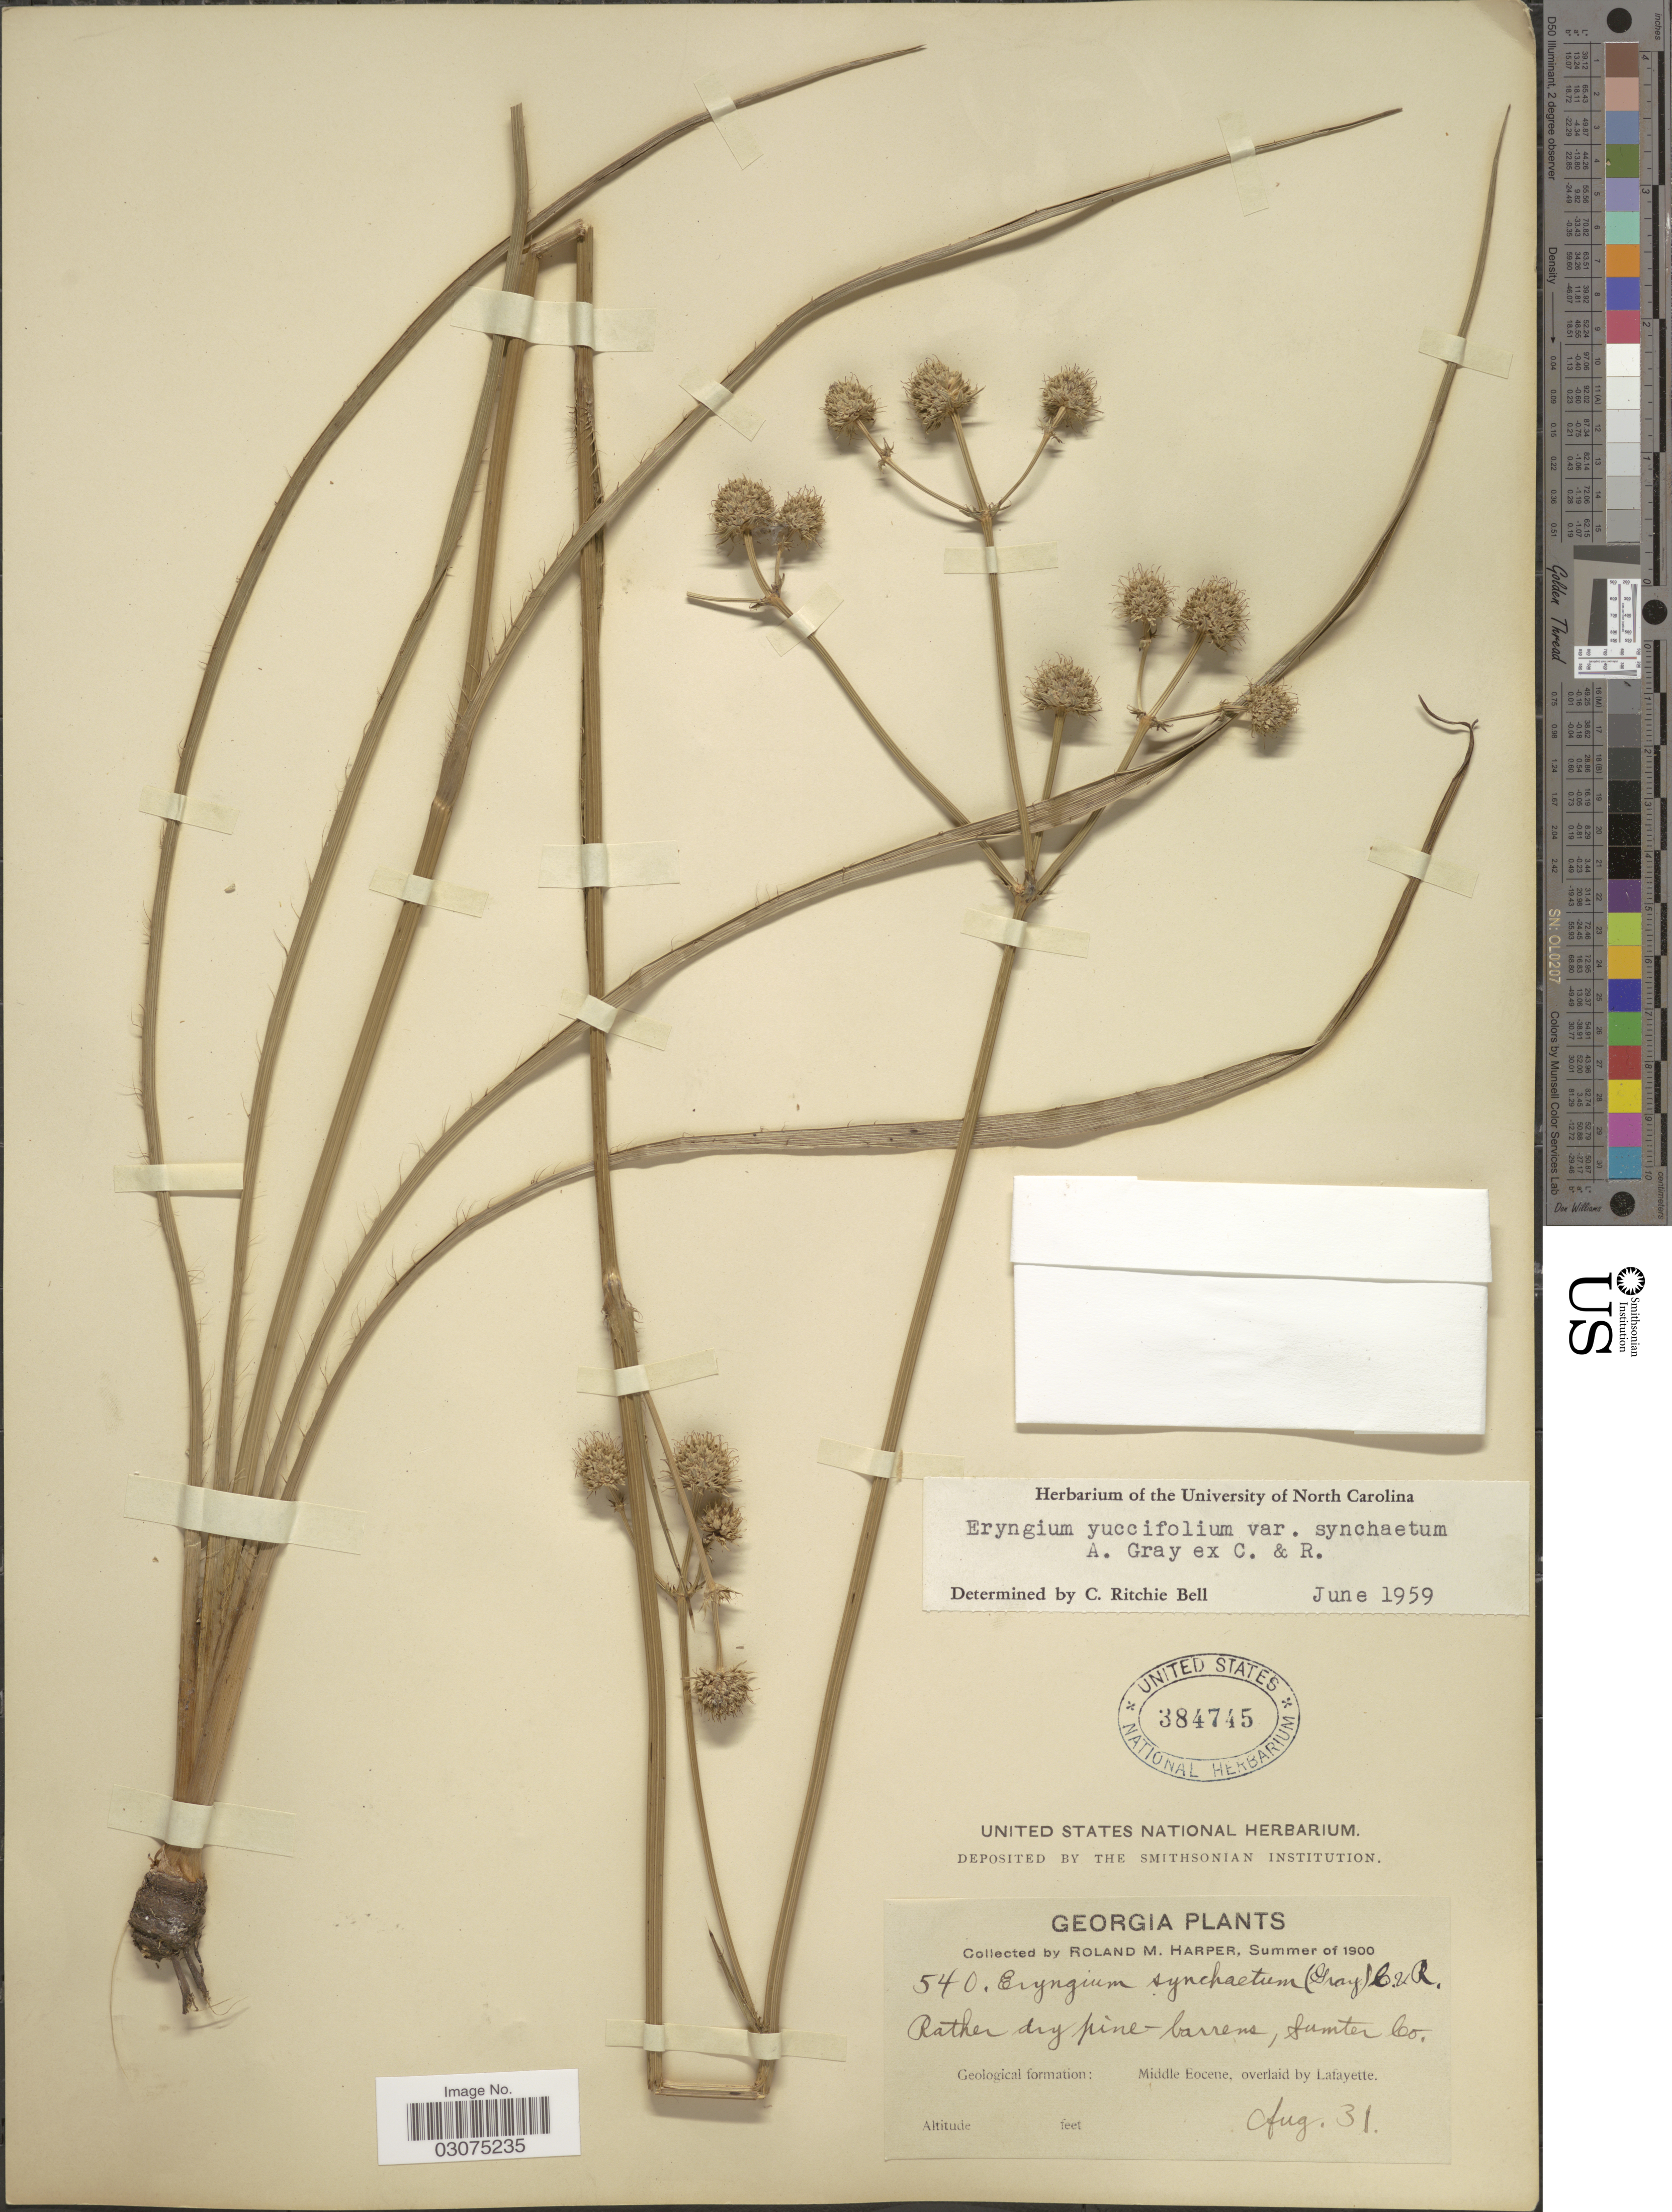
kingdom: Plantae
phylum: Tracheophyta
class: Magnoliopsida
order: Apiales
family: Apiaceae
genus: Eryngium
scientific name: Eryngium yuccifolium var. synchaetum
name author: A. Gray ex J.M. Coult. & Rose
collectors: R. Harper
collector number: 540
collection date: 1900-08-31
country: United States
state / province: Georgia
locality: Rather ry pine-barrens, Sumter Co. Middle Eocene, overlaid by Lafayette.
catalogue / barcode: US 384745